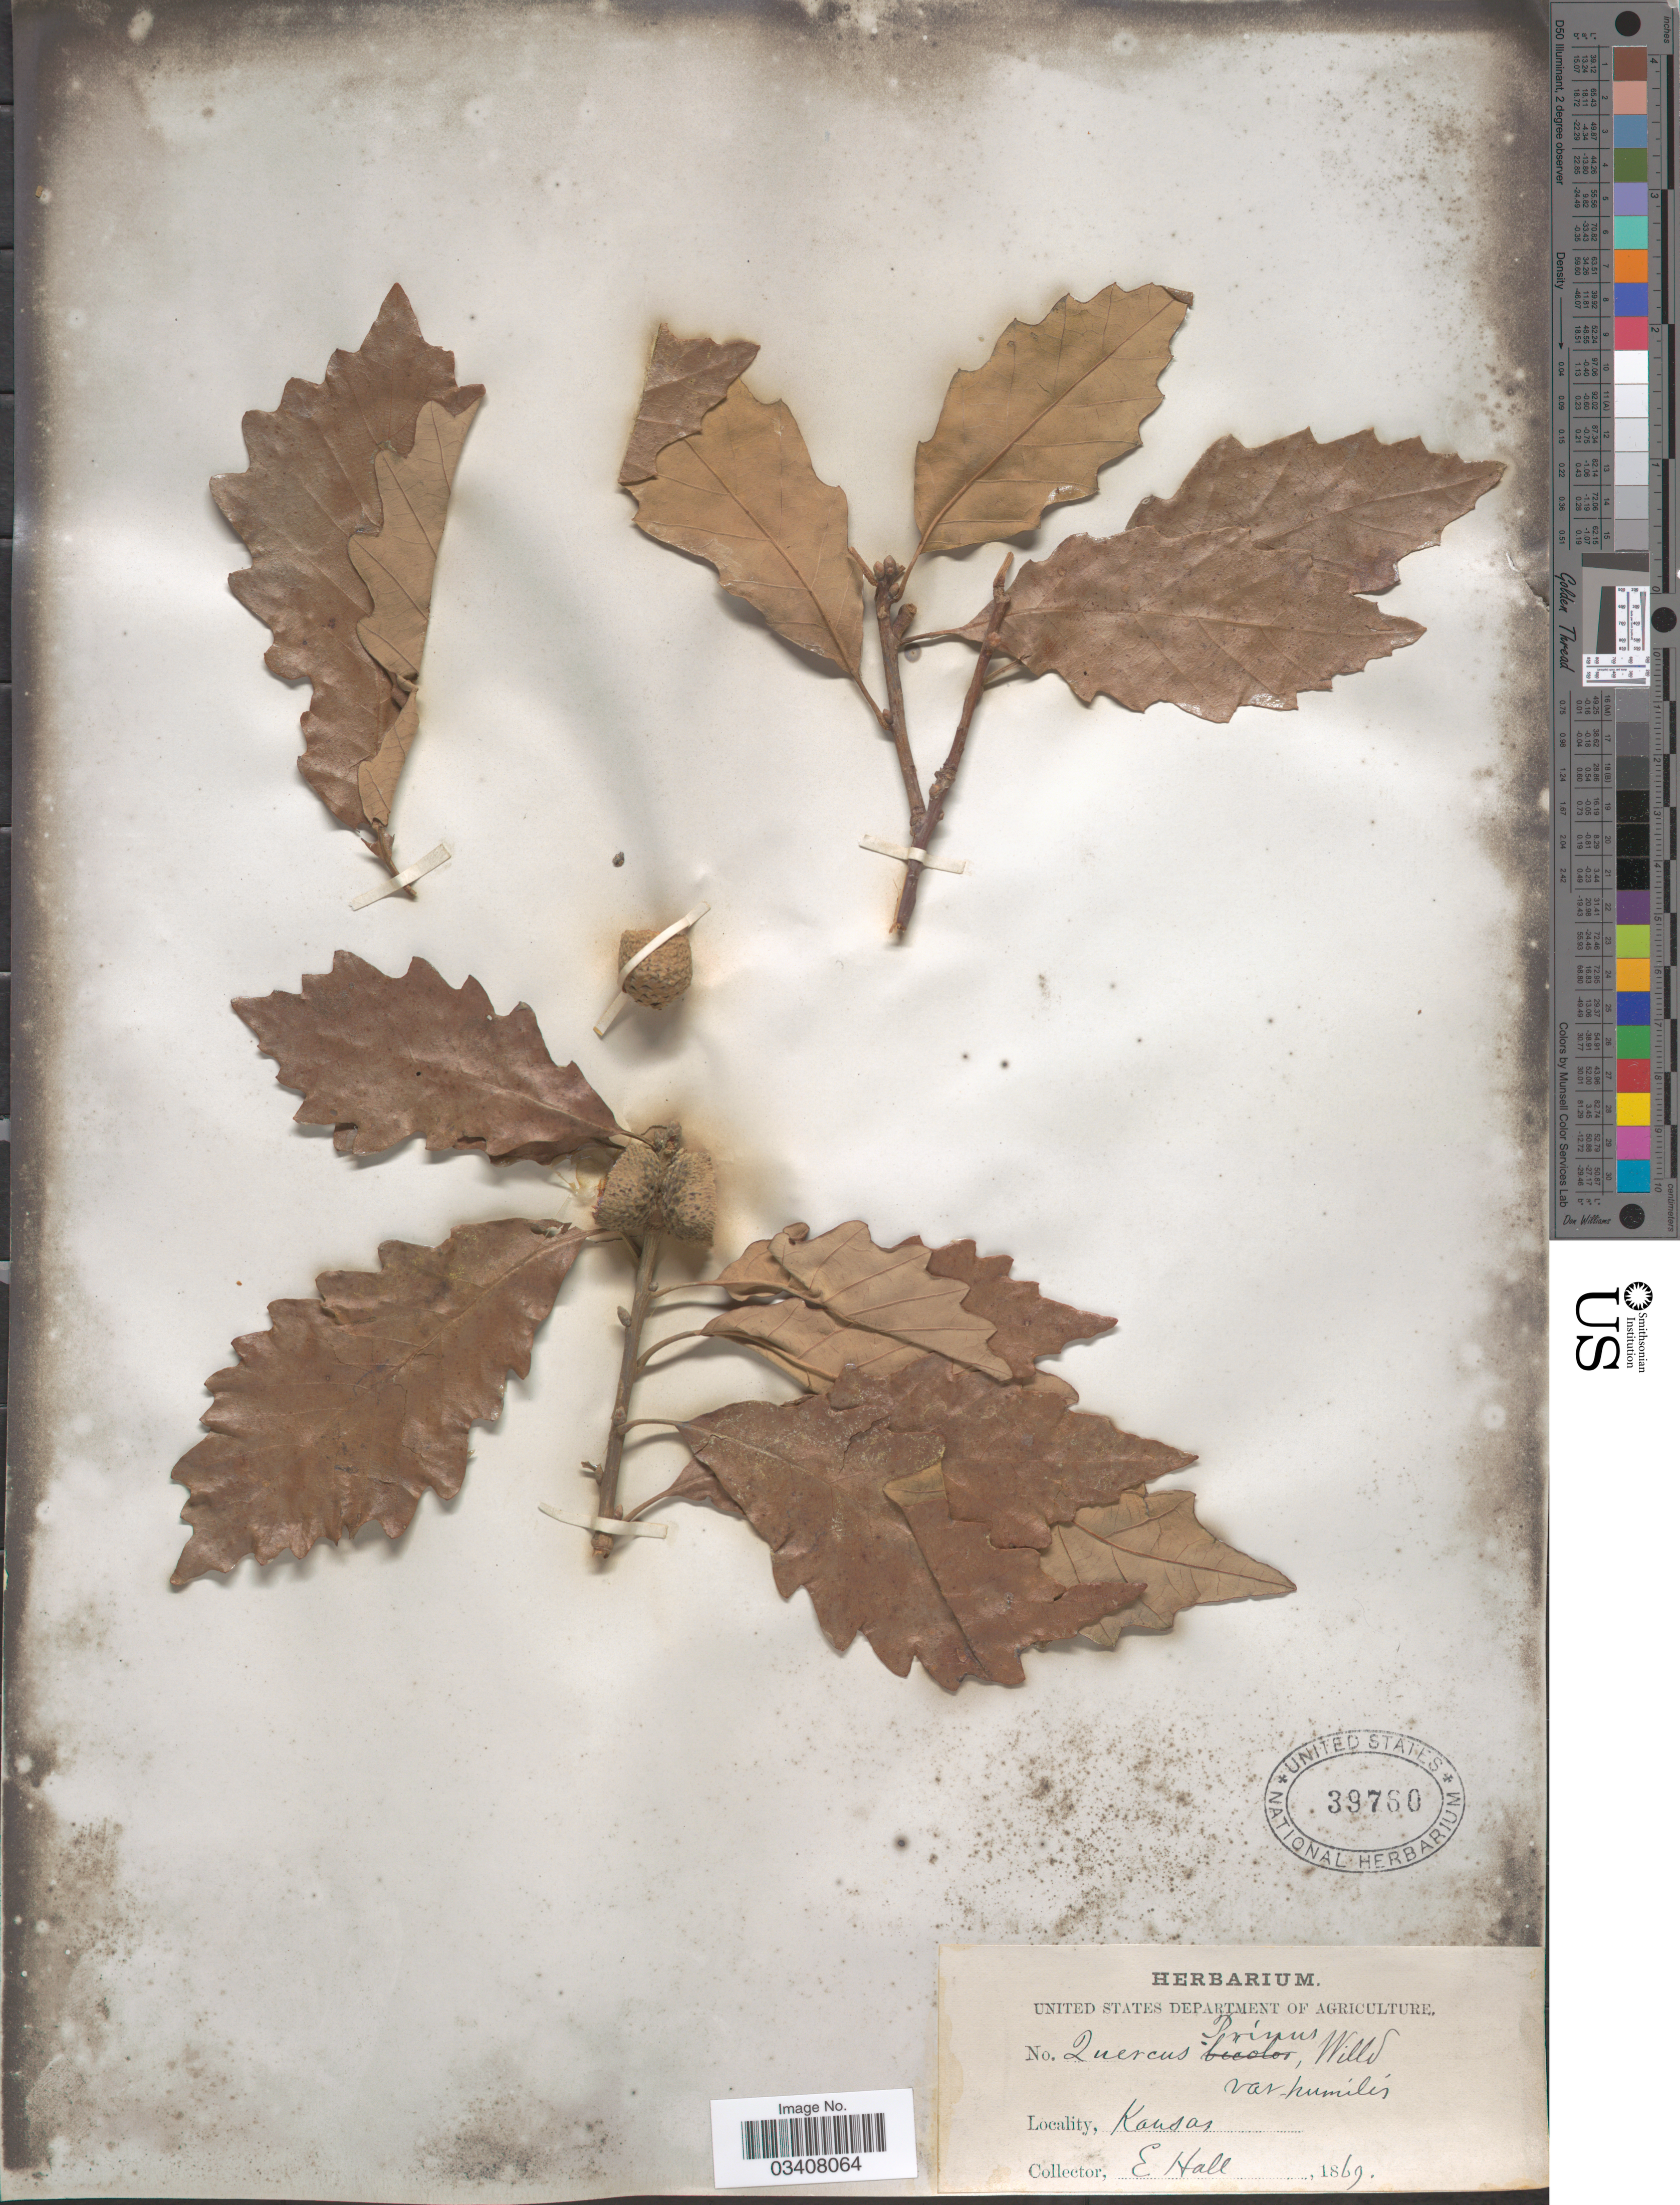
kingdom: Plantae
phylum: Tracheophyta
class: Magnoliopsida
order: Fagales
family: Fagaceae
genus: Quercus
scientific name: Quercus prinoides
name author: Willd.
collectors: E. Hall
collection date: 1869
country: United States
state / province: Kansas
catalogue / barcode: US 39760